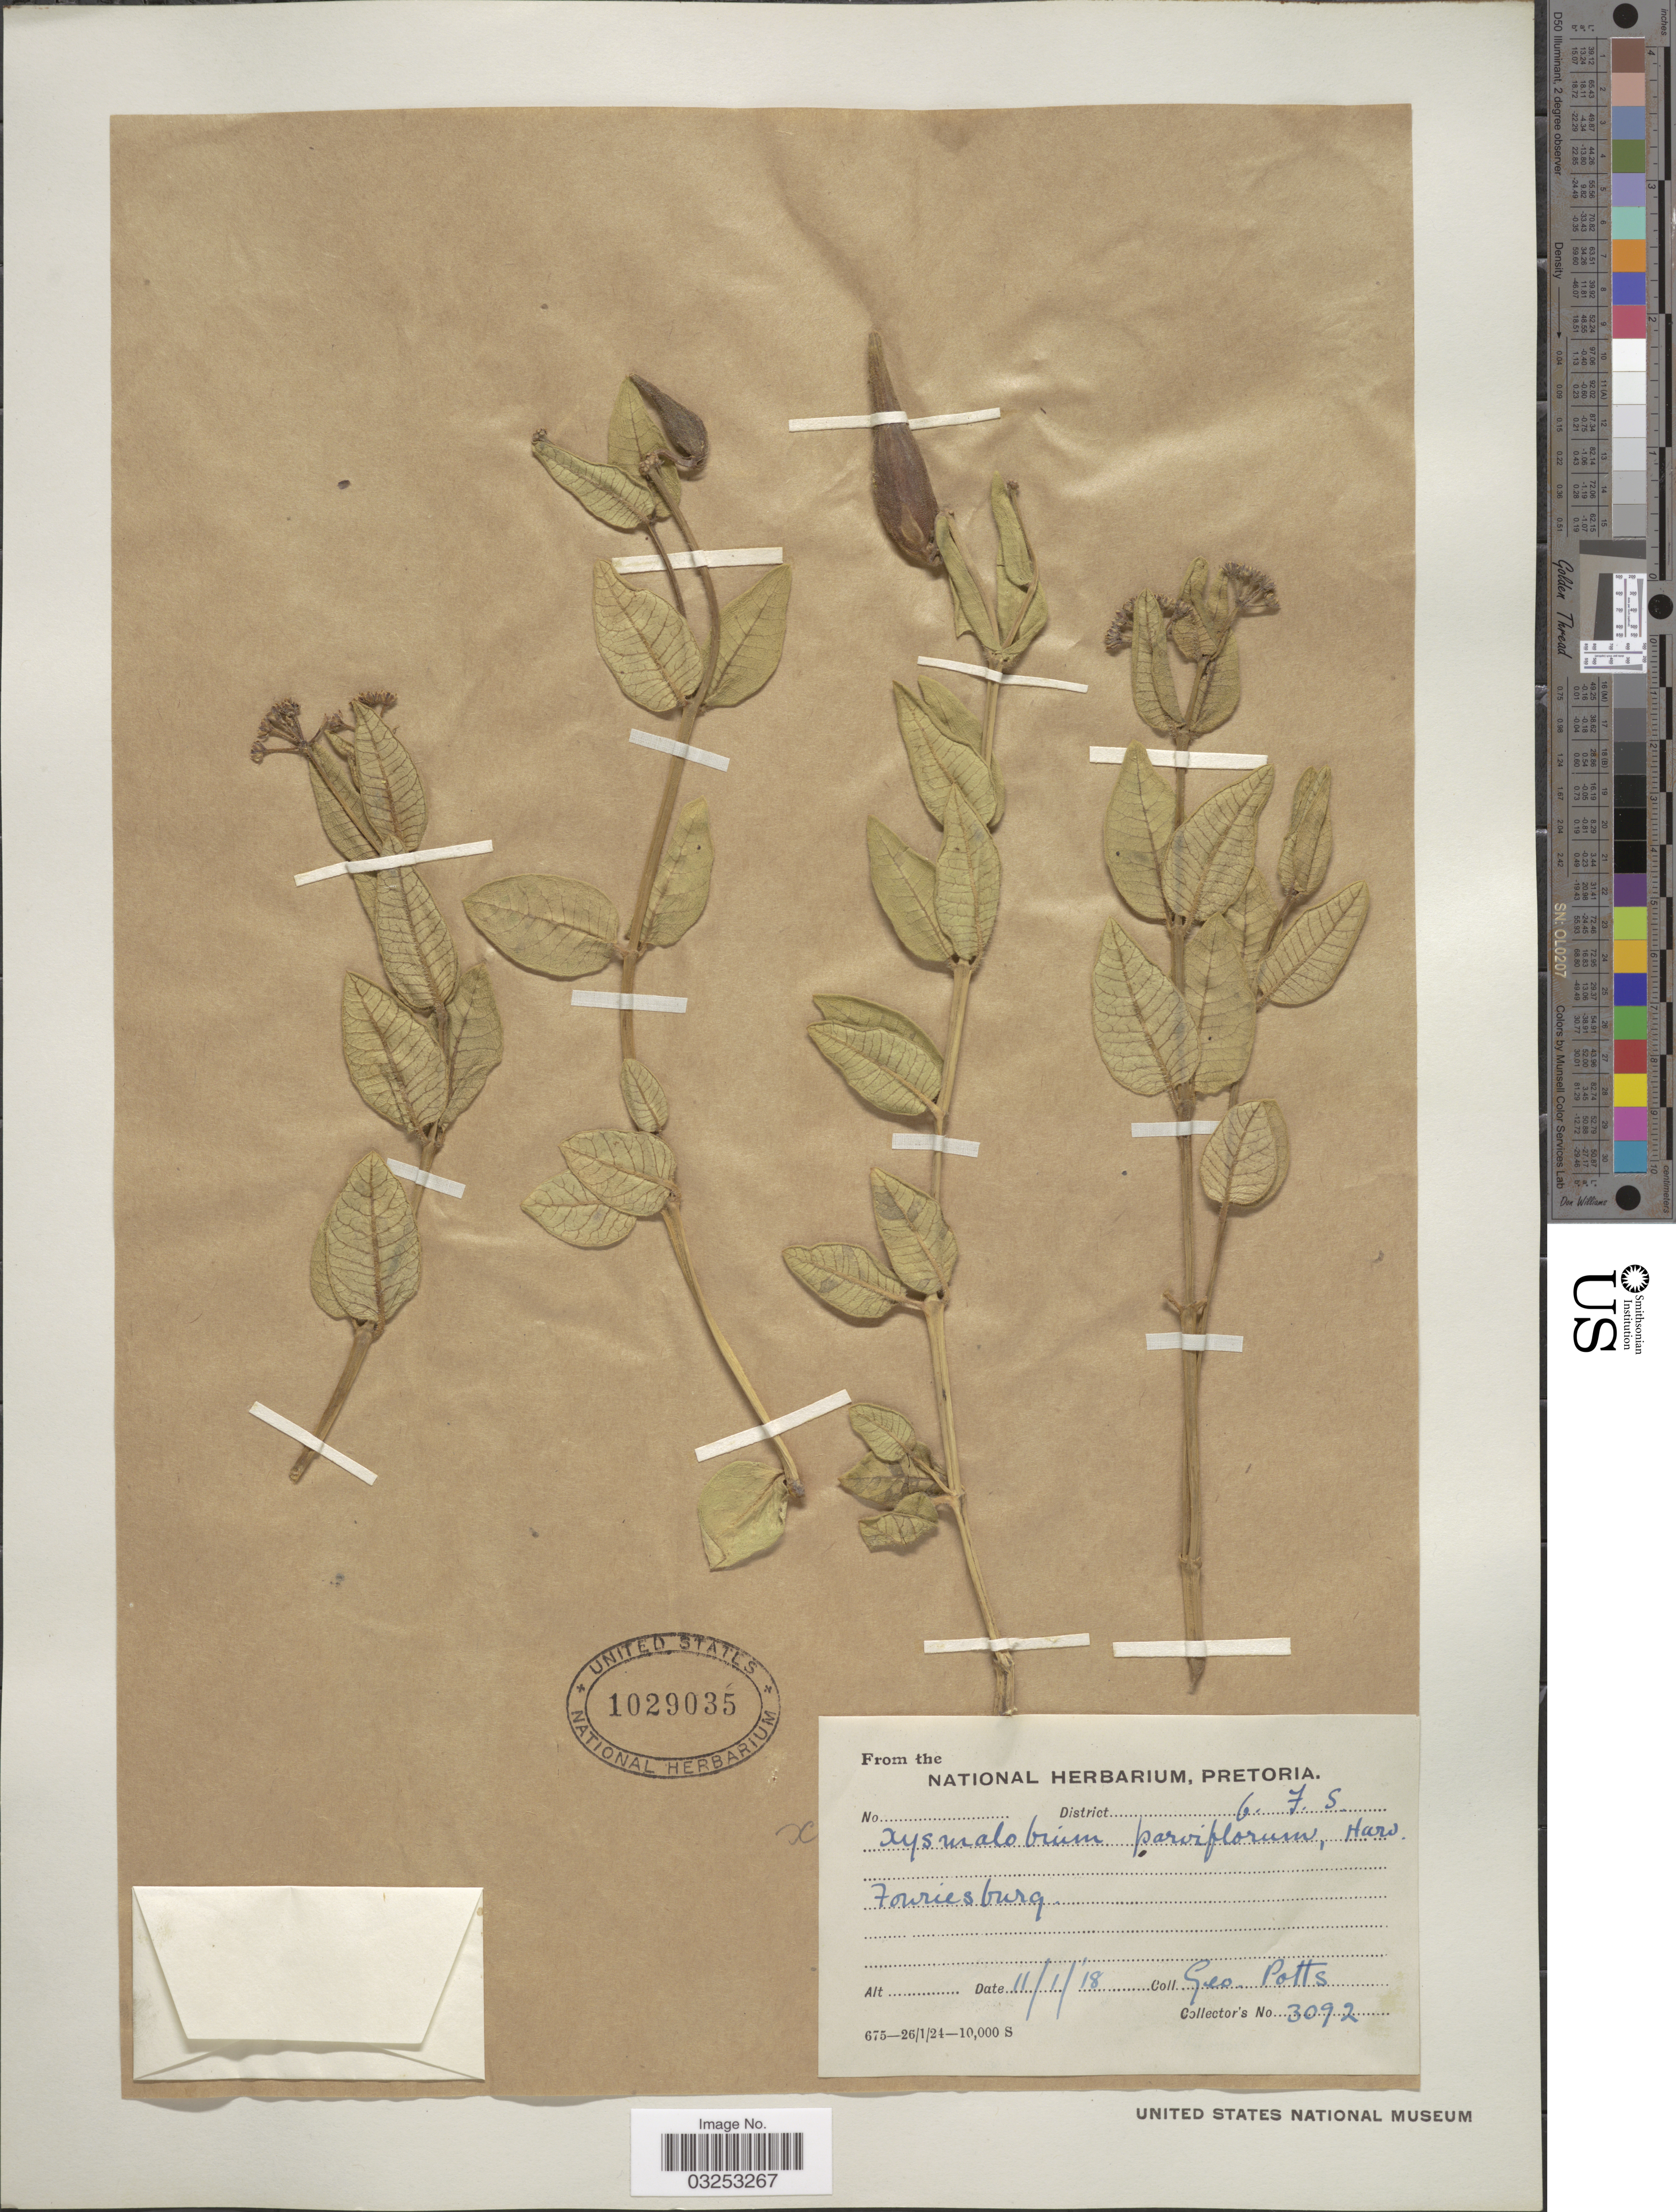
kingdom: Plantae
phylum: Tracheophyta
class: Magnoliopsida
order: Gentianales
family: Apocynaceae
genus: Xysmalobium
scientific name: Xysmalobium parviflorum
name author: Harv. ex Scott Elliot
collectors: G. Potts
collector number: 3092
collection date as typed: Transcribed d/m/y: 11/1/18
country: South Africa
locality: District O.F.S. Fouriesburg.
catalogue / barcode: US 1029035